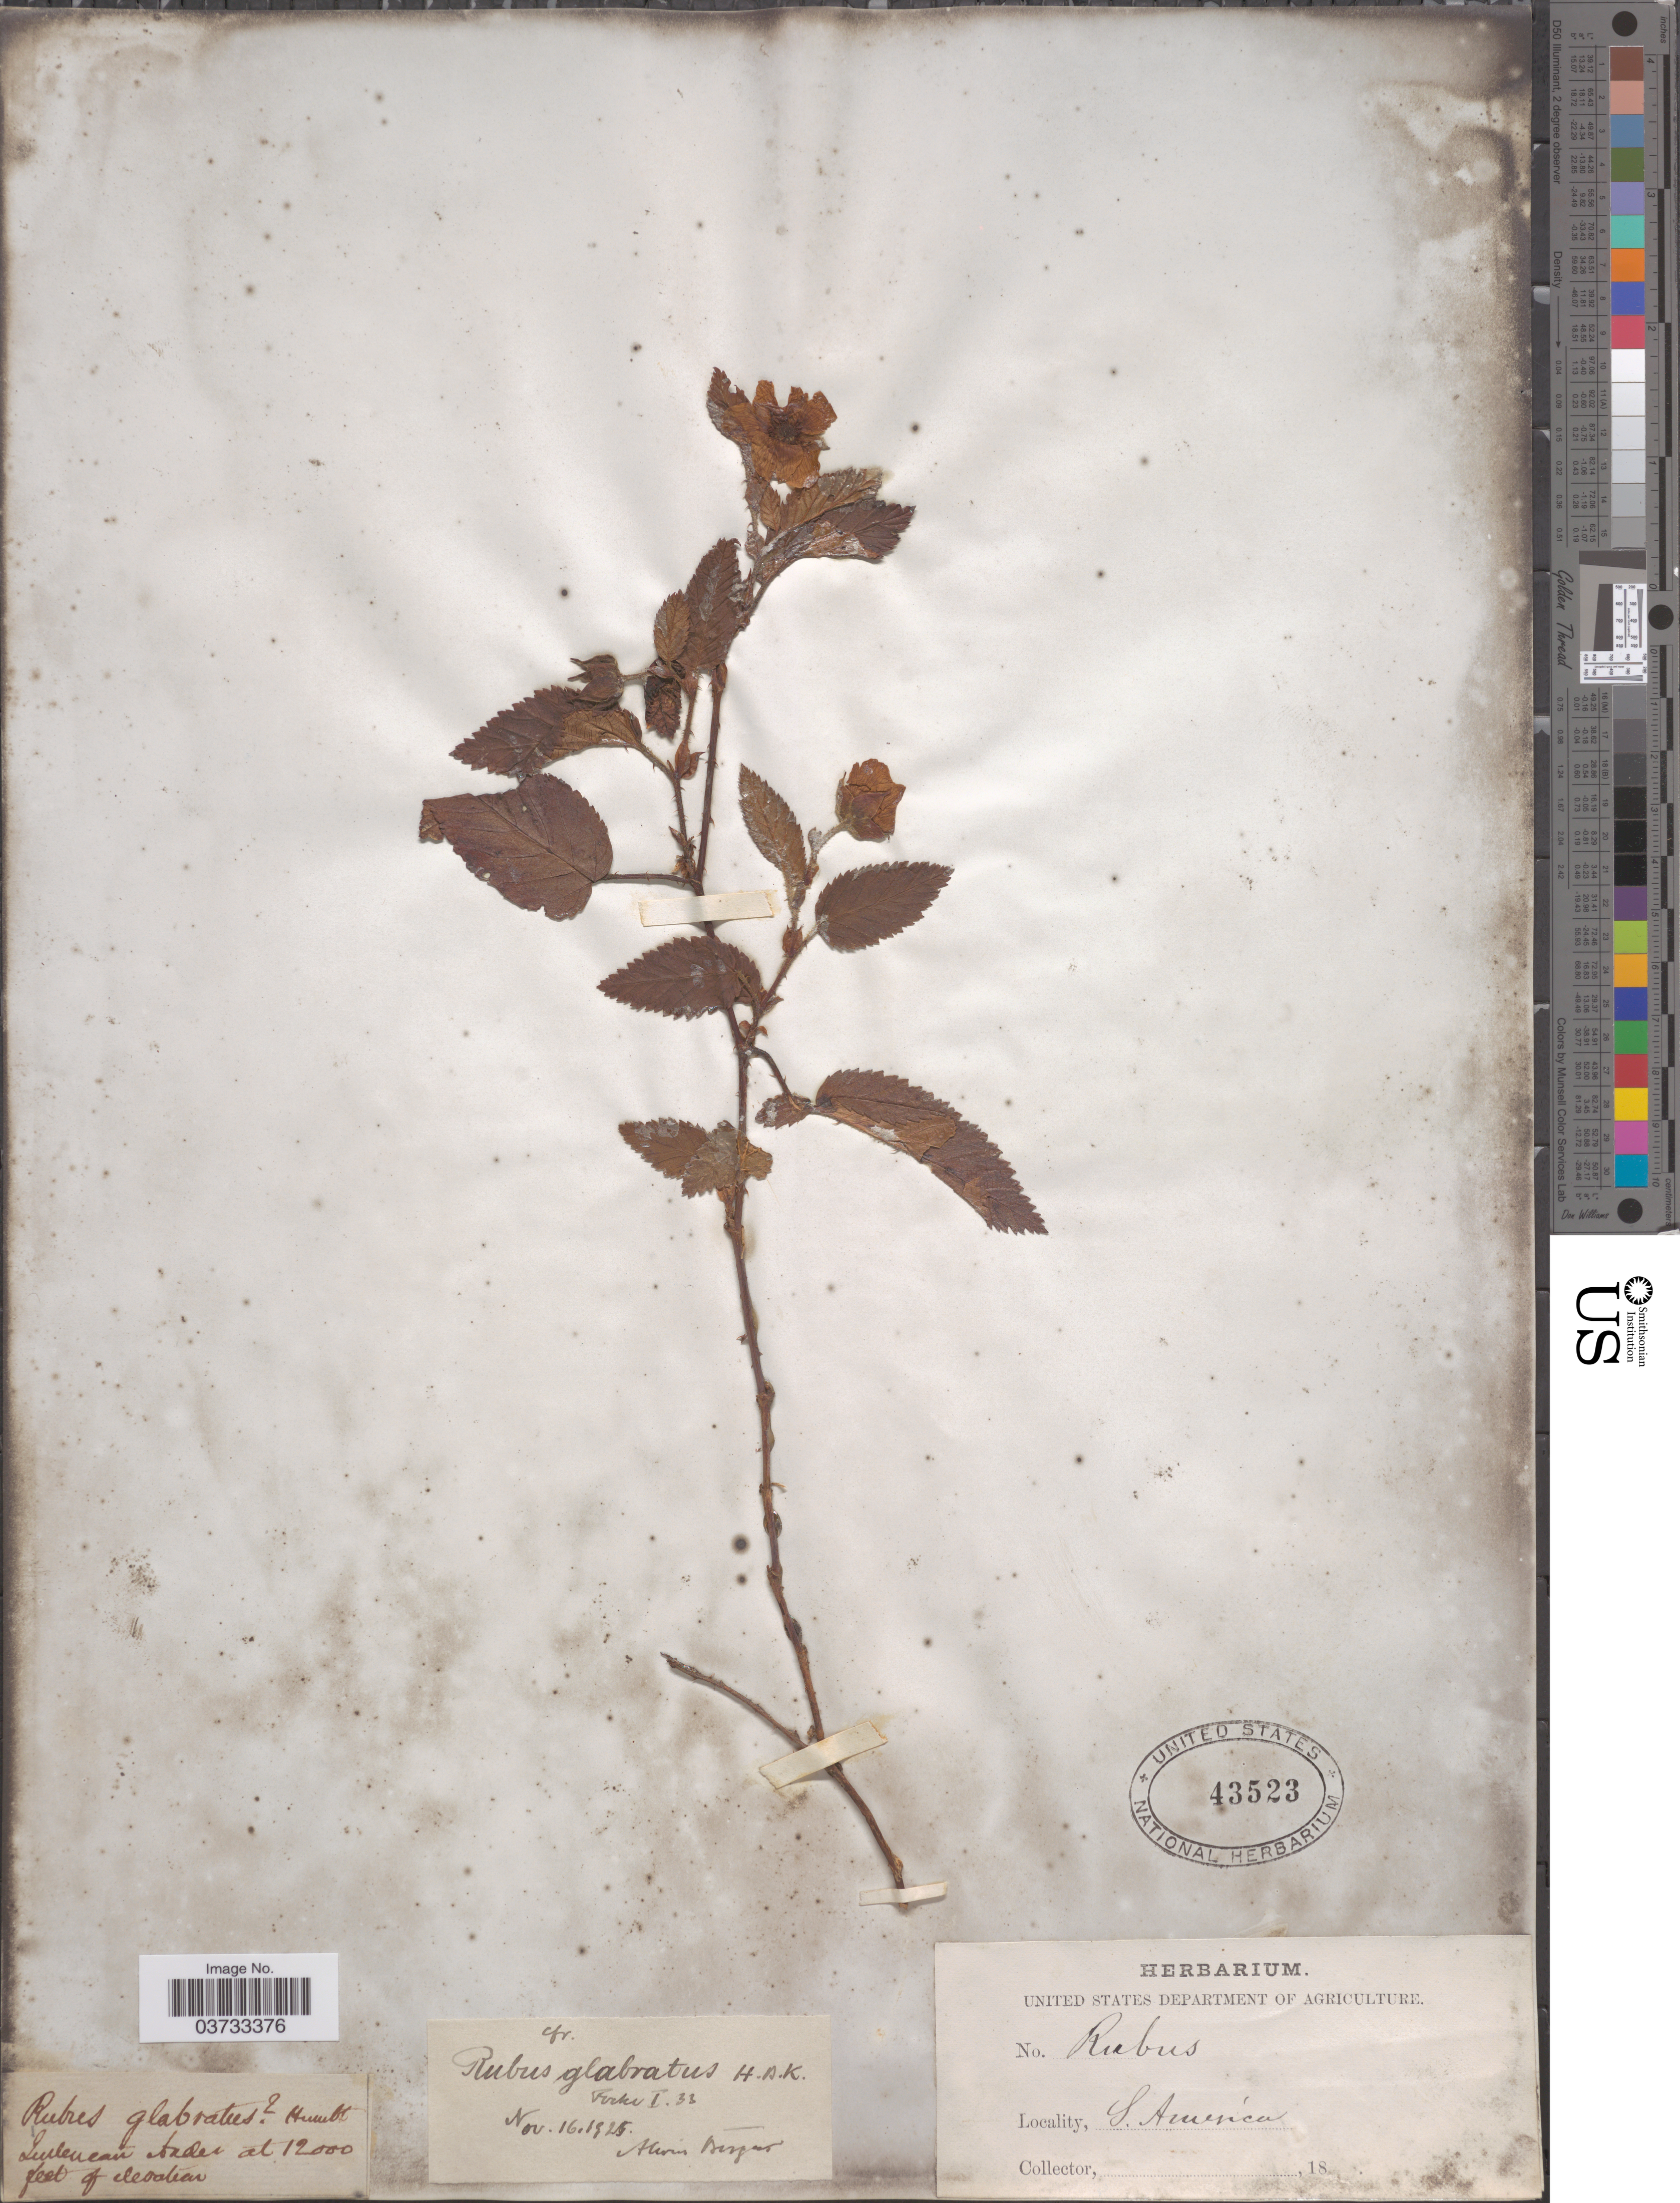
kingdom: Plantae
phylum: Tracheophyta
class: Magnoliopsida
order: Rosales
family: Rosaceae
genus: Rubus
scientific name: Rubus glabratus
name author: Kunth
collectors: ex herb. U. S. Department of Agriculture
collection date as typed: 18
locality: S. America.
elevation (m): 3658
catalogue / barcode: US 43523